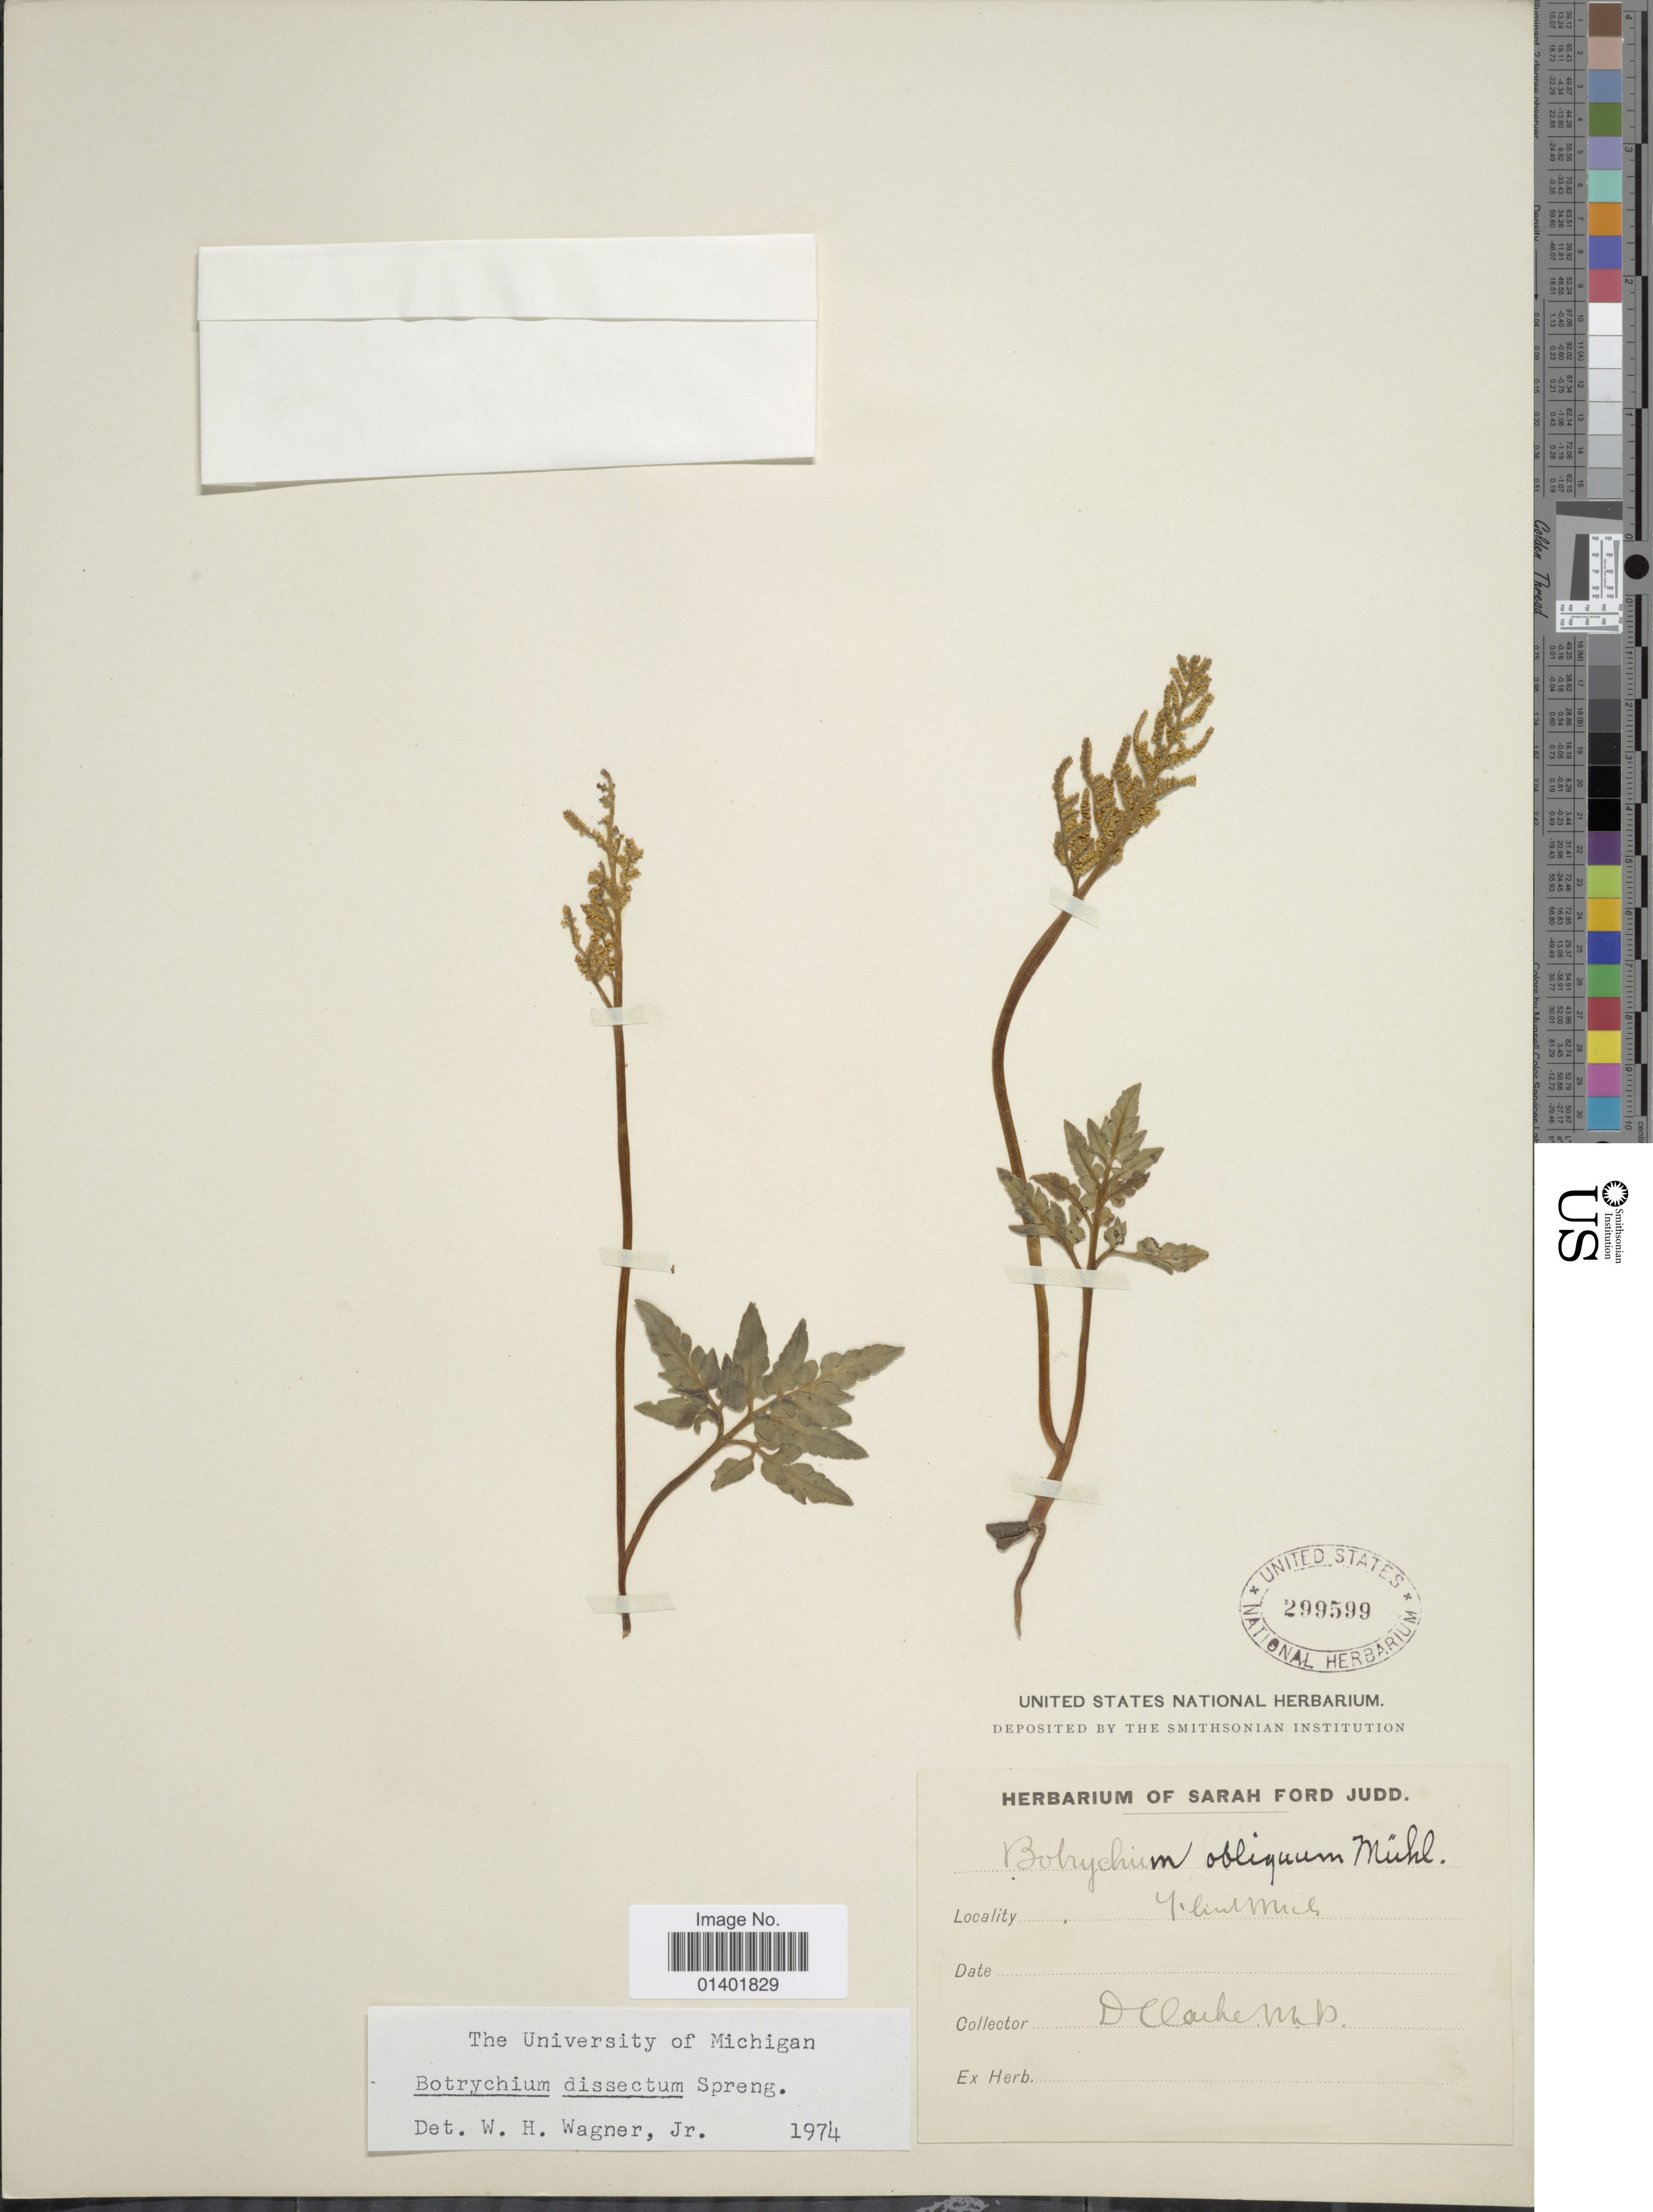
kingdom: Plantae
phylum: Tracheophyta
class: Polypodiopsida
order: Ophioglossales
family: Ophioglossaceae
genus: Botrychium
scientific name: Botrychium dissectum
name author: Spreng.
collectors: D. Clarke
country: United States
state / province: Michigan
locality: Flint.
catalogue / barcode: US 299599